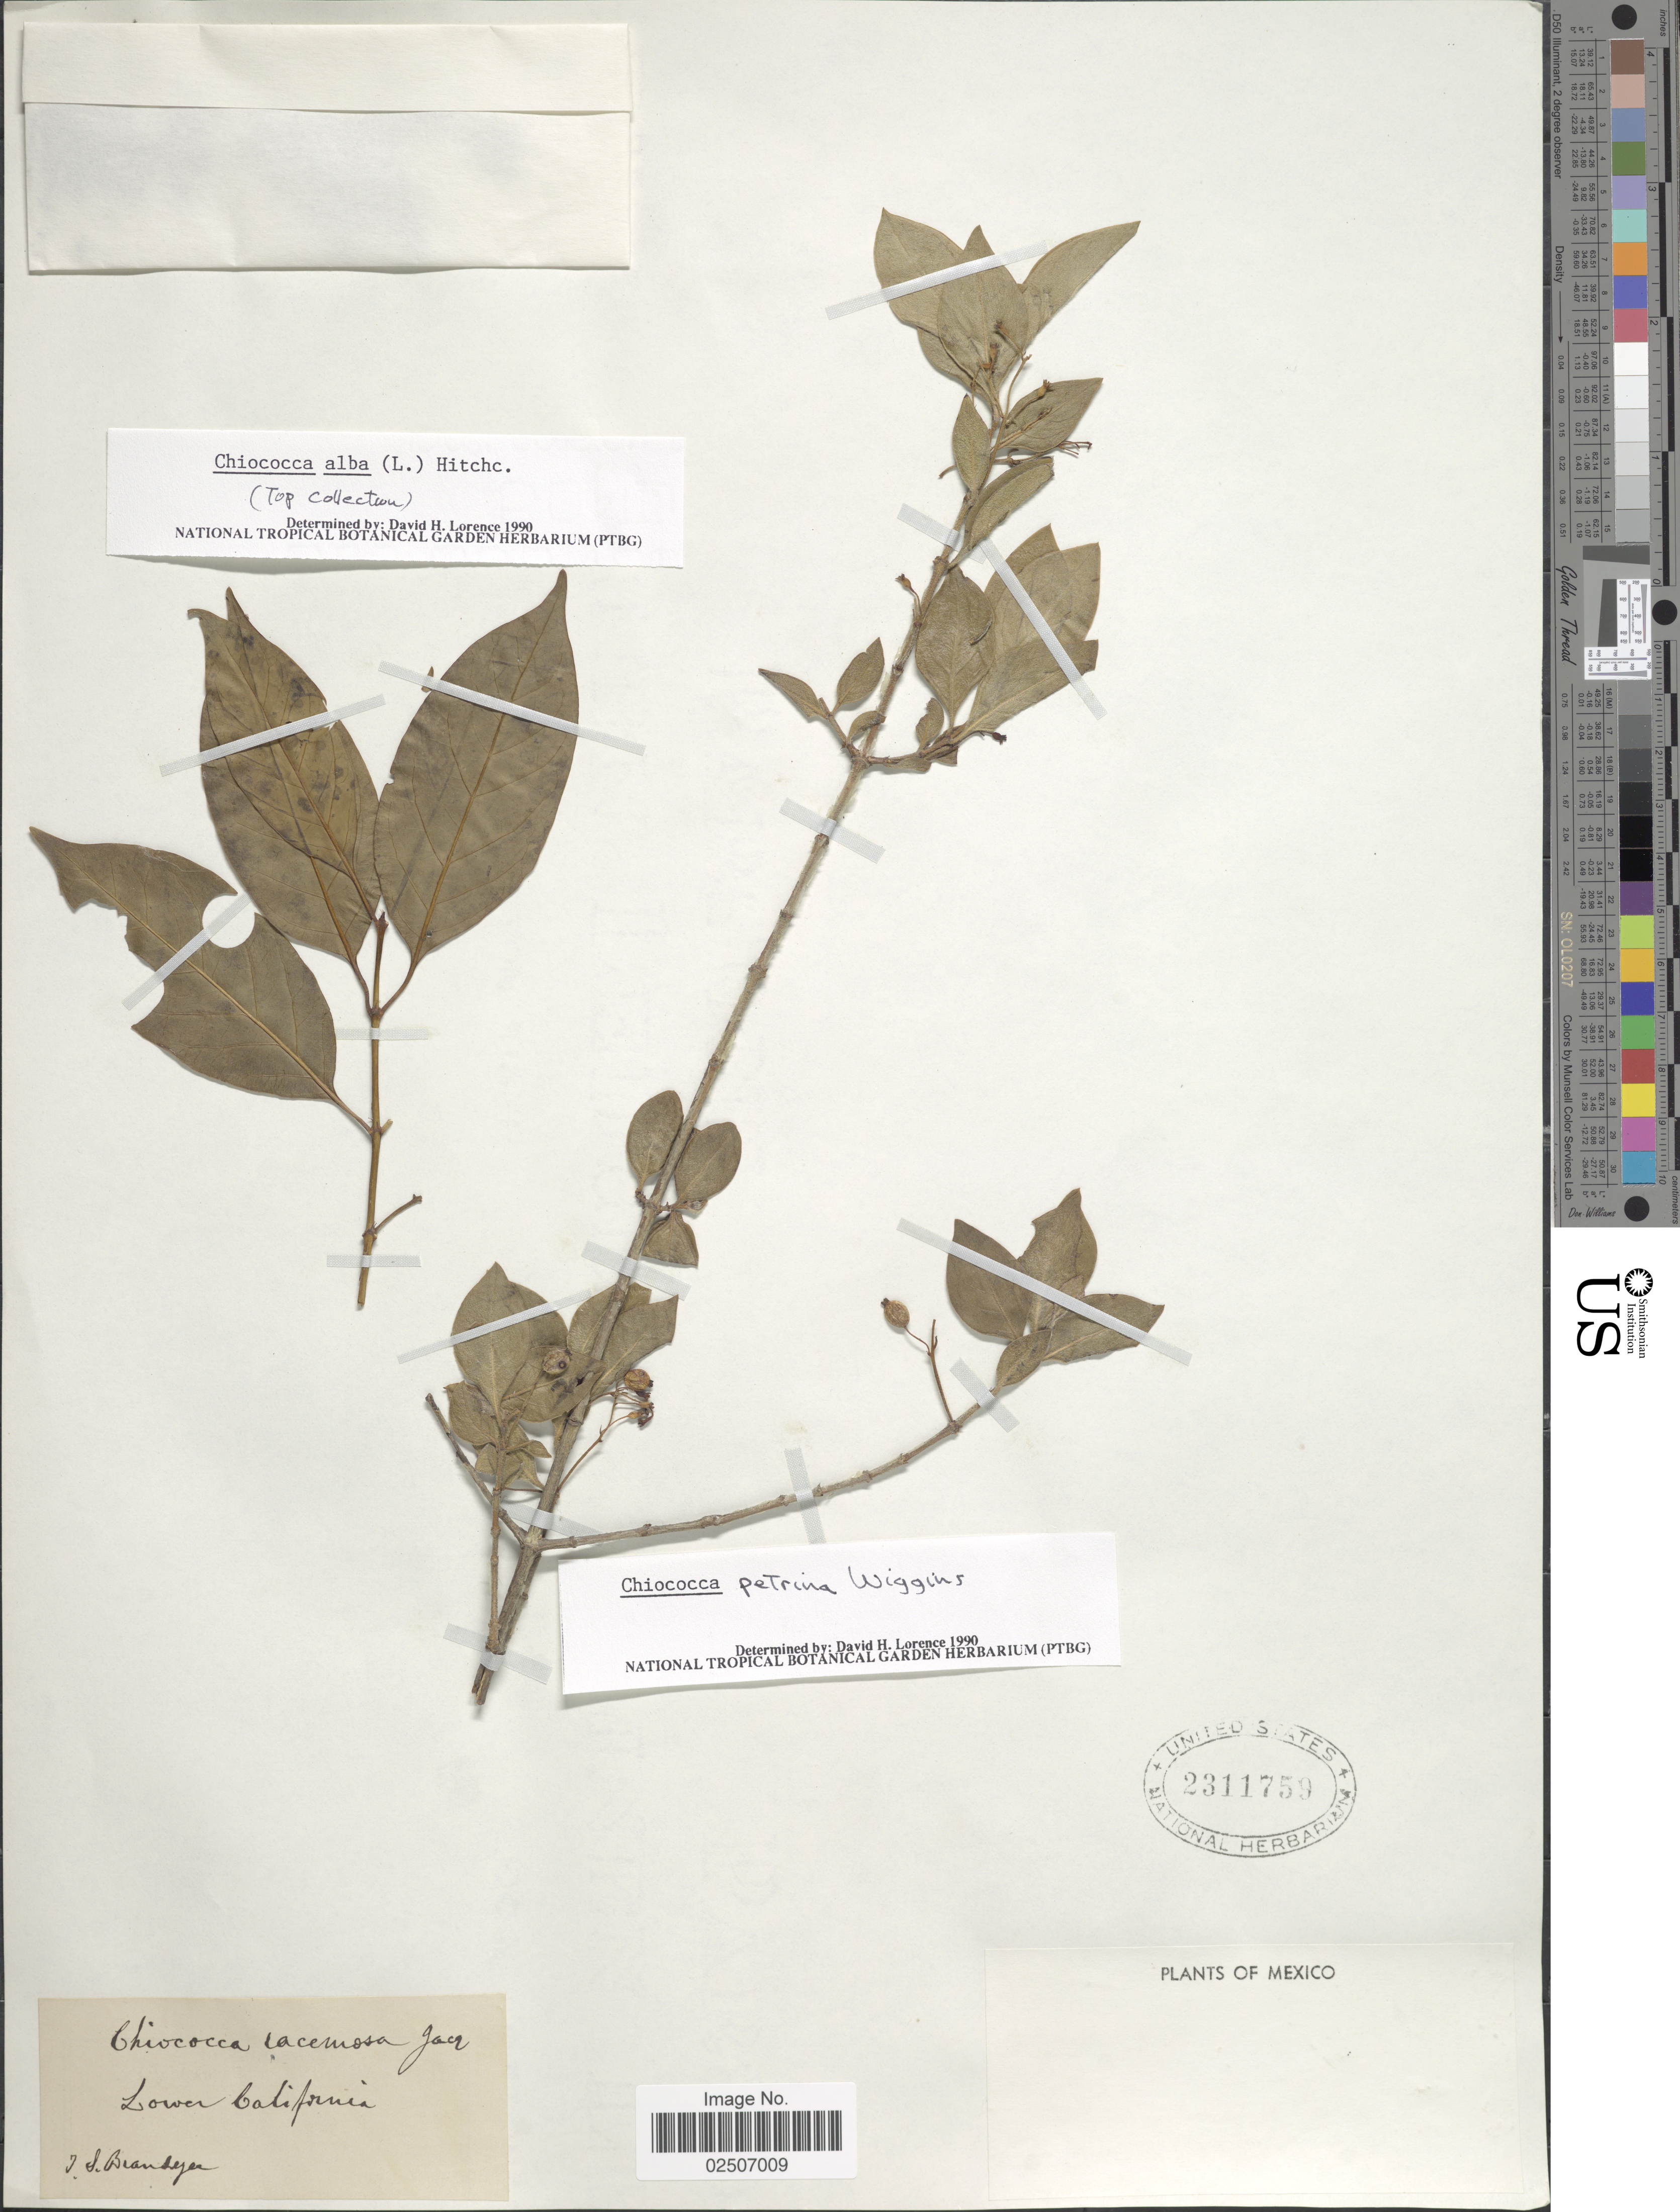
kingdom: Plantae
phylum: Tracheophyta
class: Magnoliopsida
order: Gentianales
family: Rubiaceae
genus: Chiococca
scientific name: Chiococca alba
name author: (L.) Hitchc.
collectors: J. S. Brandegee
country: Mexico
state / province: Baja California Norte / Baja California Sur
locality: Lower California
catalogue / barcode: US 2311759